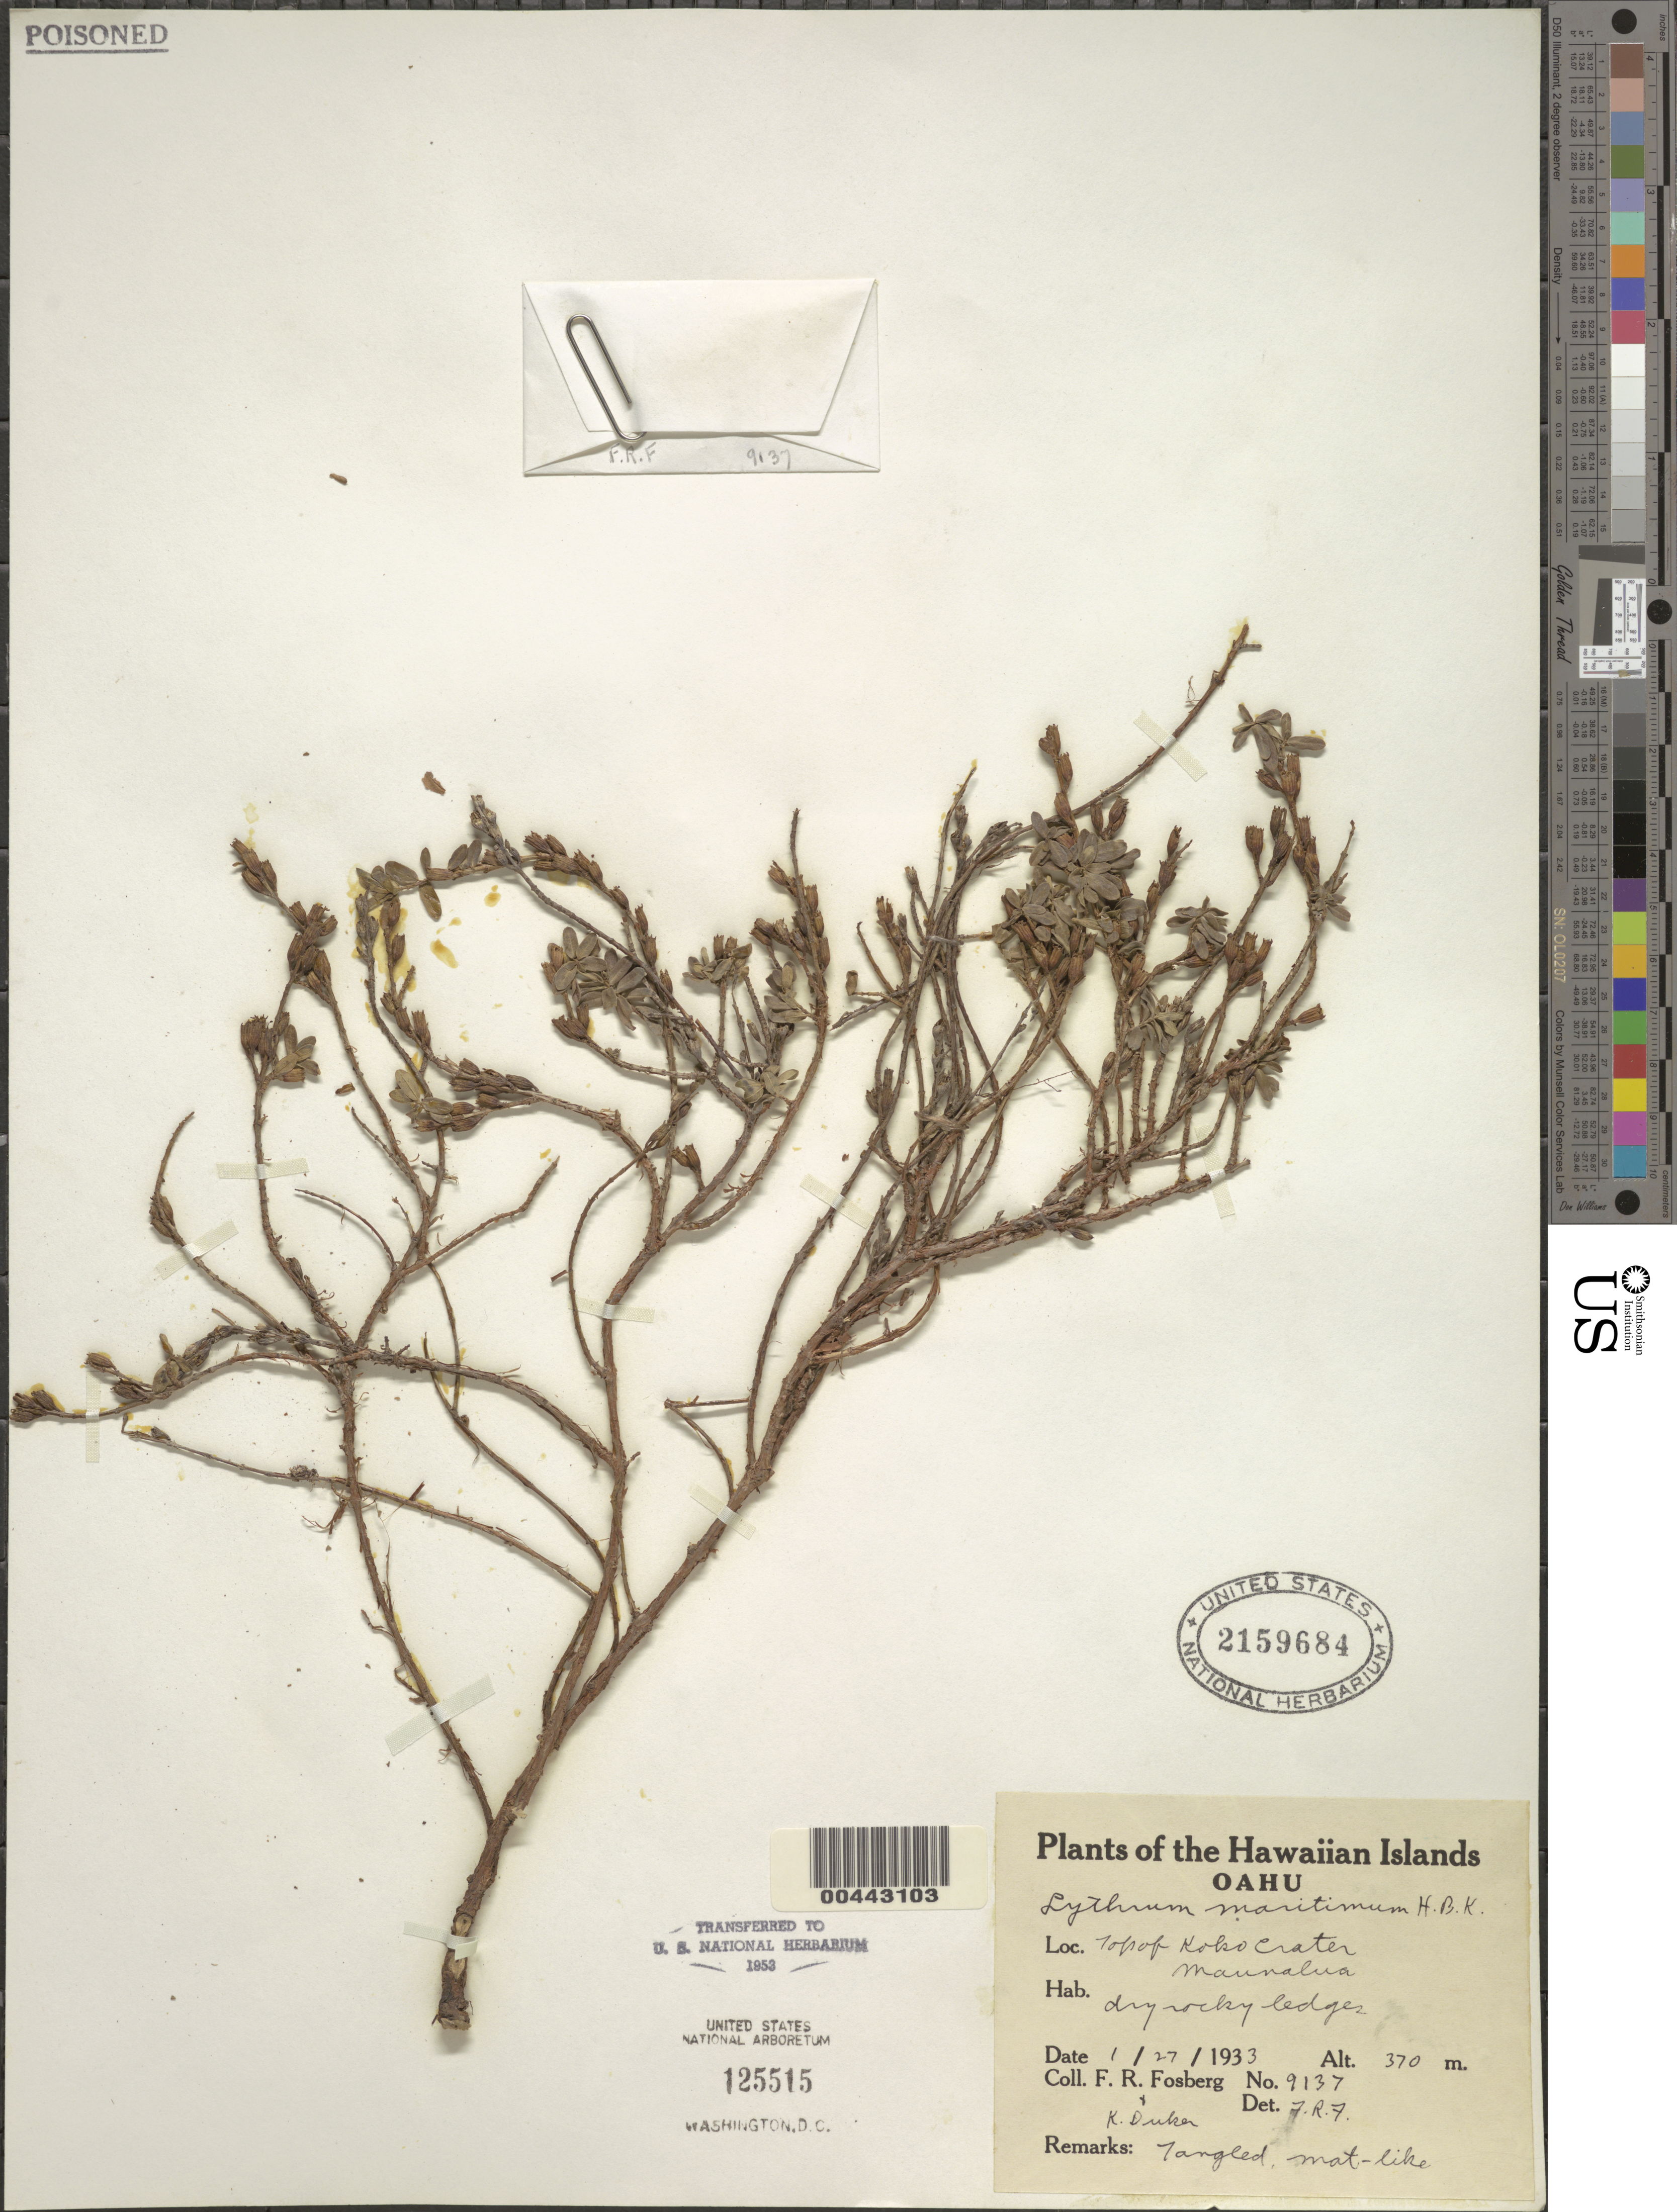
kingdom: Plantae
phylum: Tracheophyta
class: Magnoliopsida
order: Myrtales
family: Lythraceae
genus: Lythrum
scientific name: Lythrum maritimum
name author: Kunth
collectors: F. R. Fosberg & K. Duker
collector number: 9137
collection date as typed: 27 Jan 1933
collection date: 1933-01-27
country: United States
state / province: Hawaii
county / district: Honolulu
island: Oahu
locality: Top of Koko Crater, Maunalua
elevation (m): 370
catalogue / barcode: US 2159684